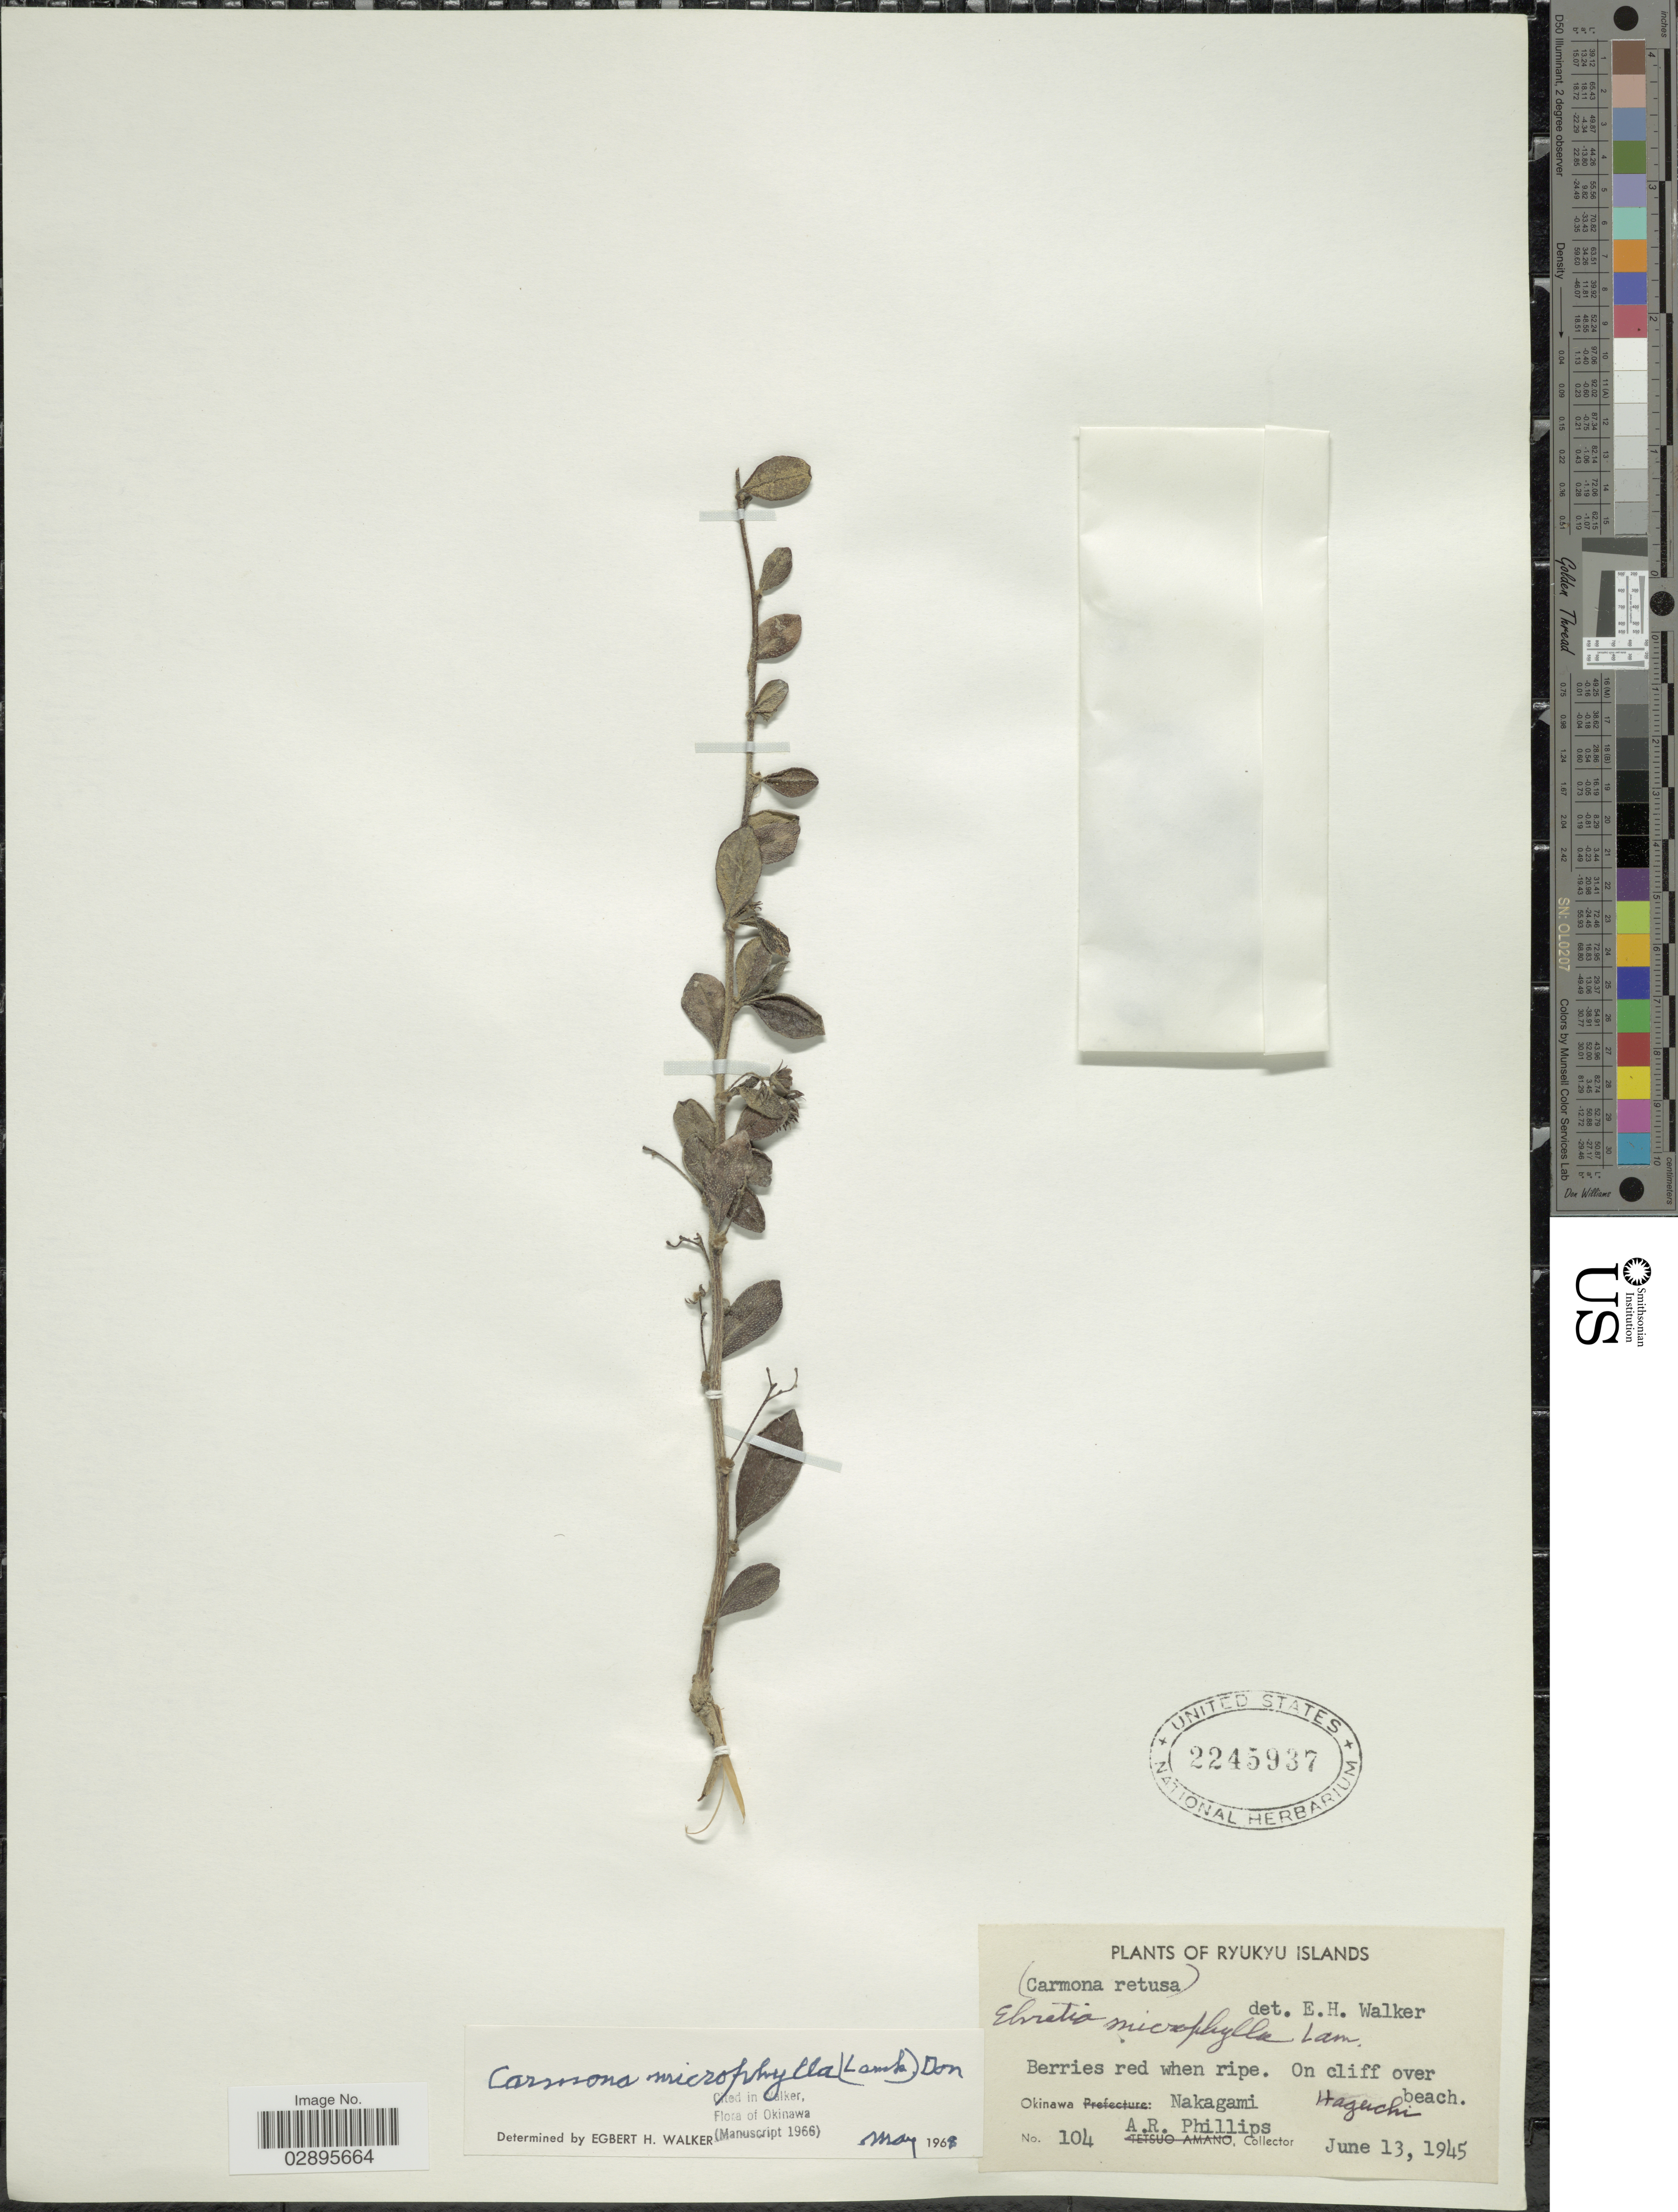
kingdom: Plantae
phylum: Tracheophyta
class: Magnoliopsida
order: Boraginales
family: Ehretiaceae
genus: Ehretia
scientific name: Ehretia microphylla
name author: Lam.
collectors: A. R. Phillips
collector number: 104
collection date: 1945-06-13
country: Japan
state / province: Okinawa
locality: Ryukyu Islands. On cliff over Haguchi beach. Nakagami.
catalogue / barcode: US 2245937